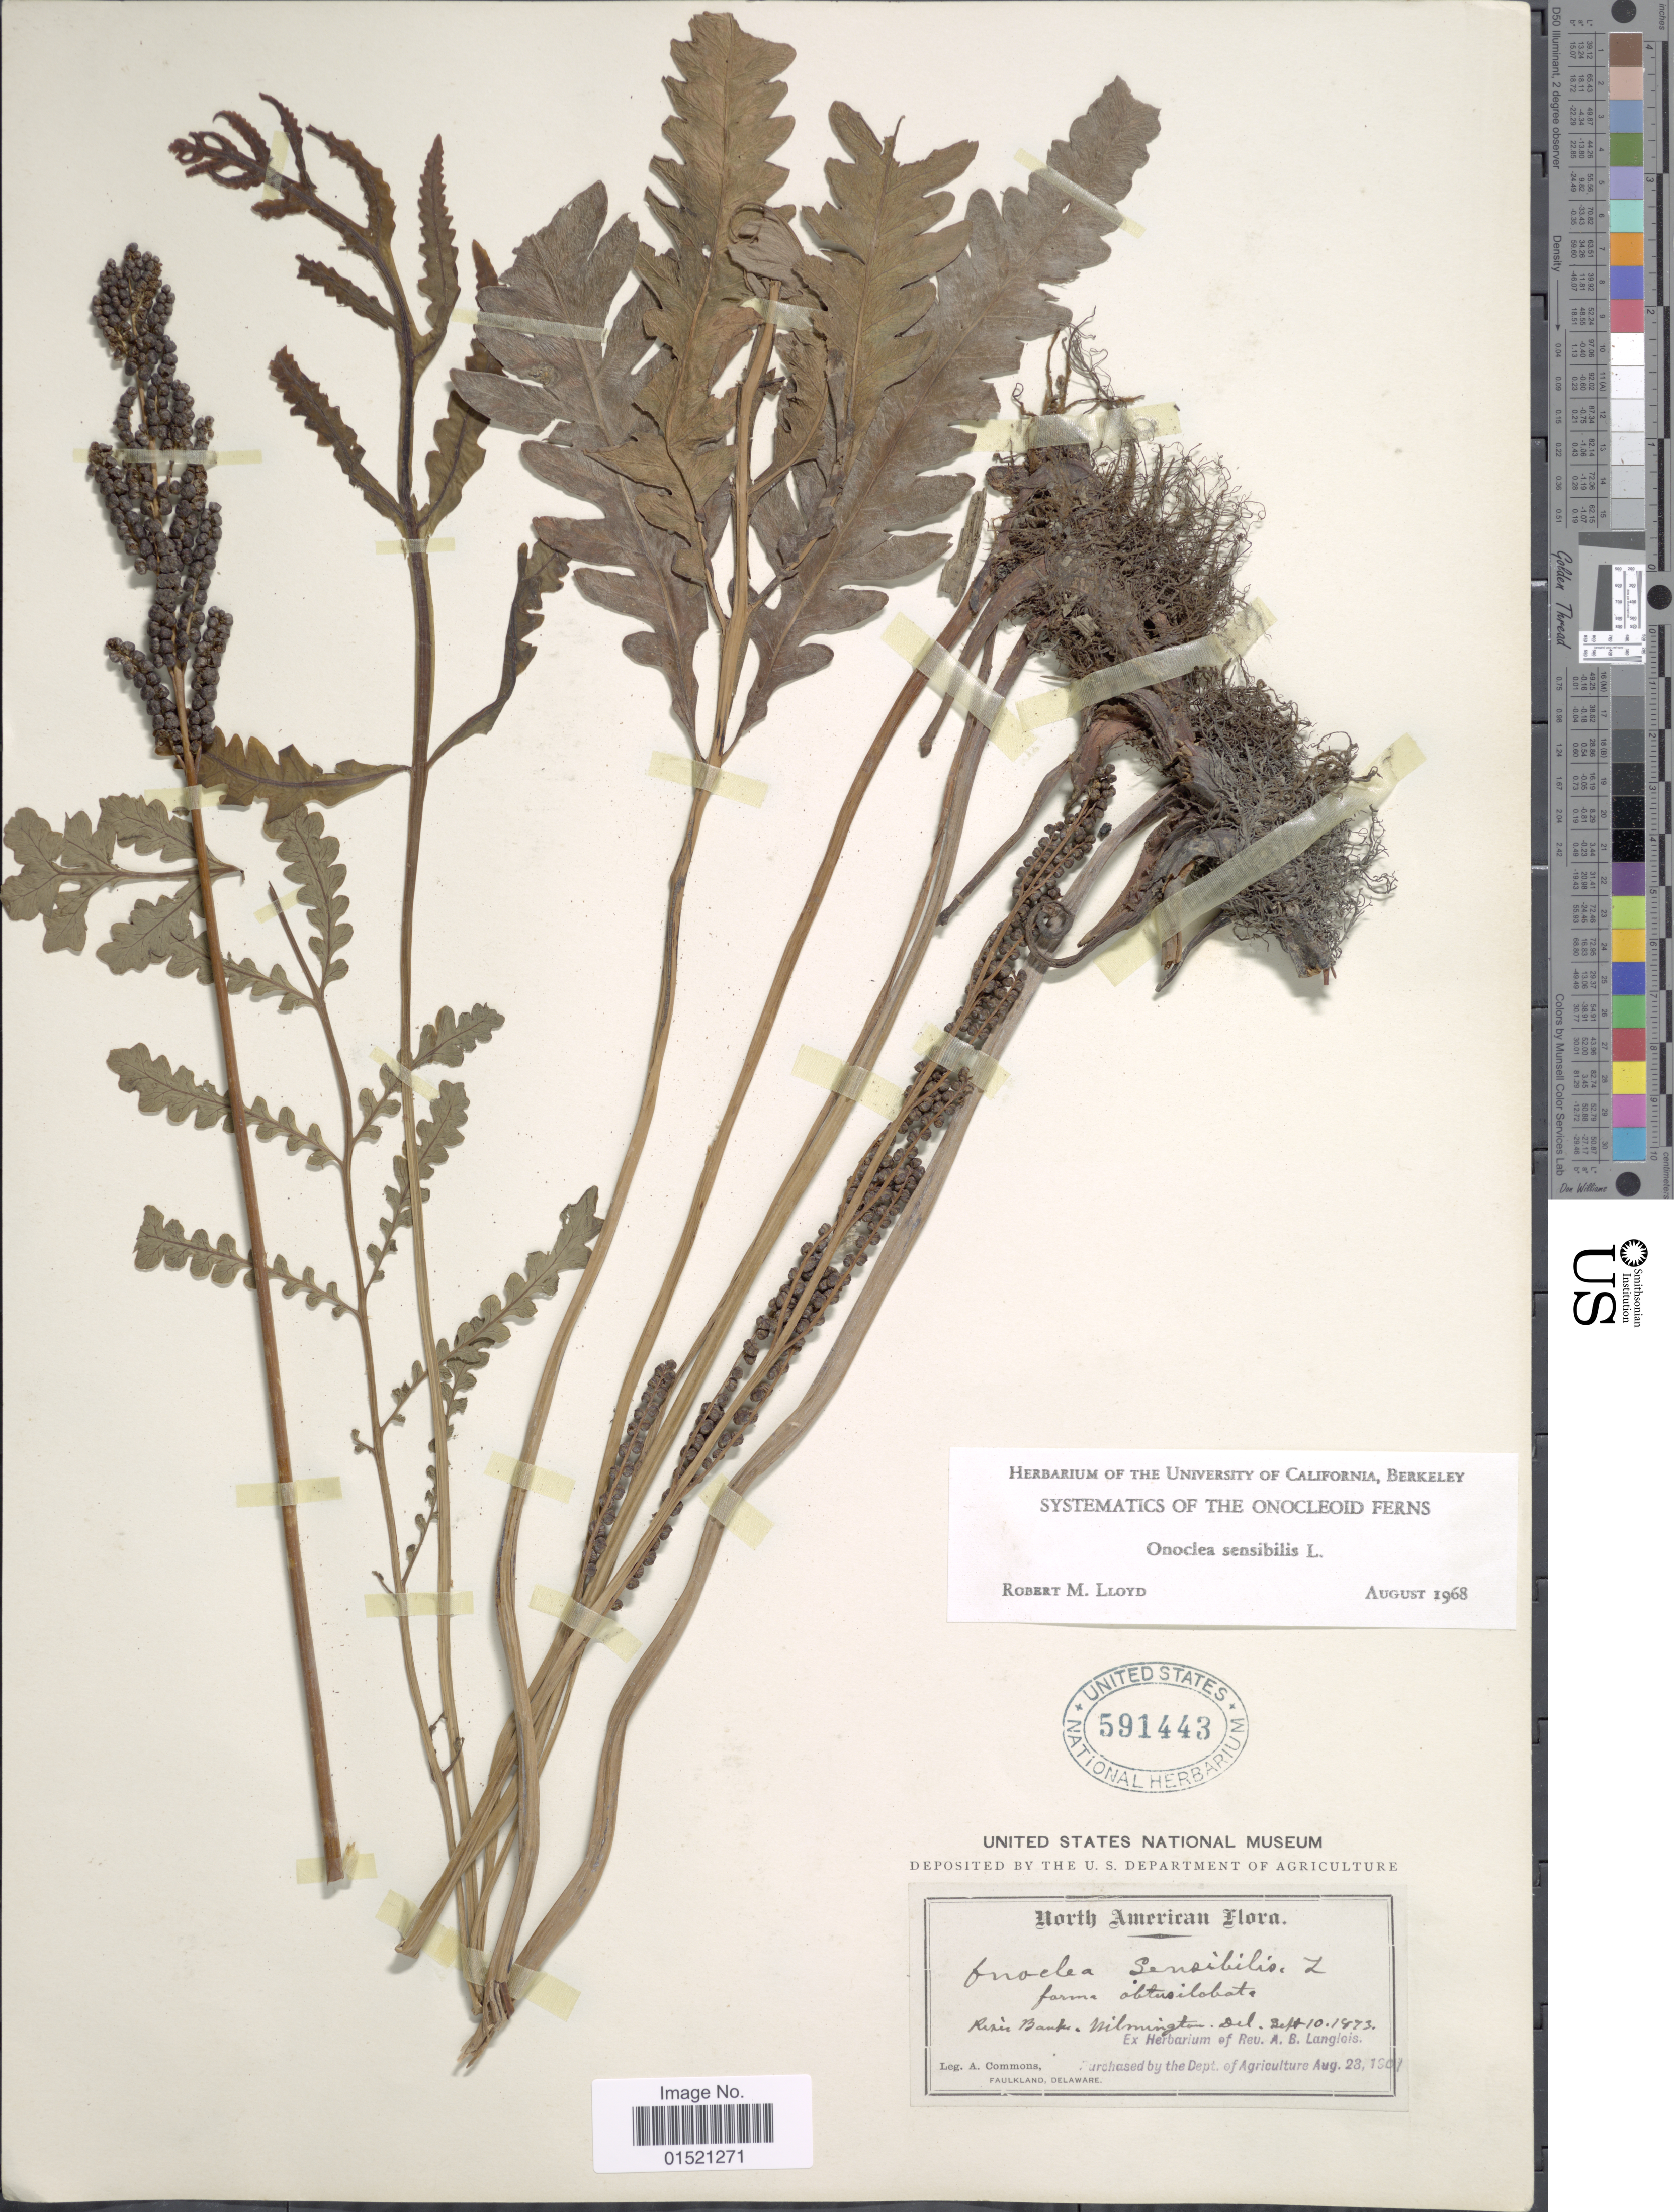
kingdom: Plantae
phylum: Tracheophyta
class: Polypodiopsida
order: Polypodiales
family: Onocleaceae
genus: Onoclea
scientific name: Onoclea sensibilis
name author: L.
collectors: A. Commons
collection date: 1973-09-10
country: United States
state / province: Delaware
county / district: New Castle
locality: North American, River banks, Wilmington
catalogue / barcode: US 591443